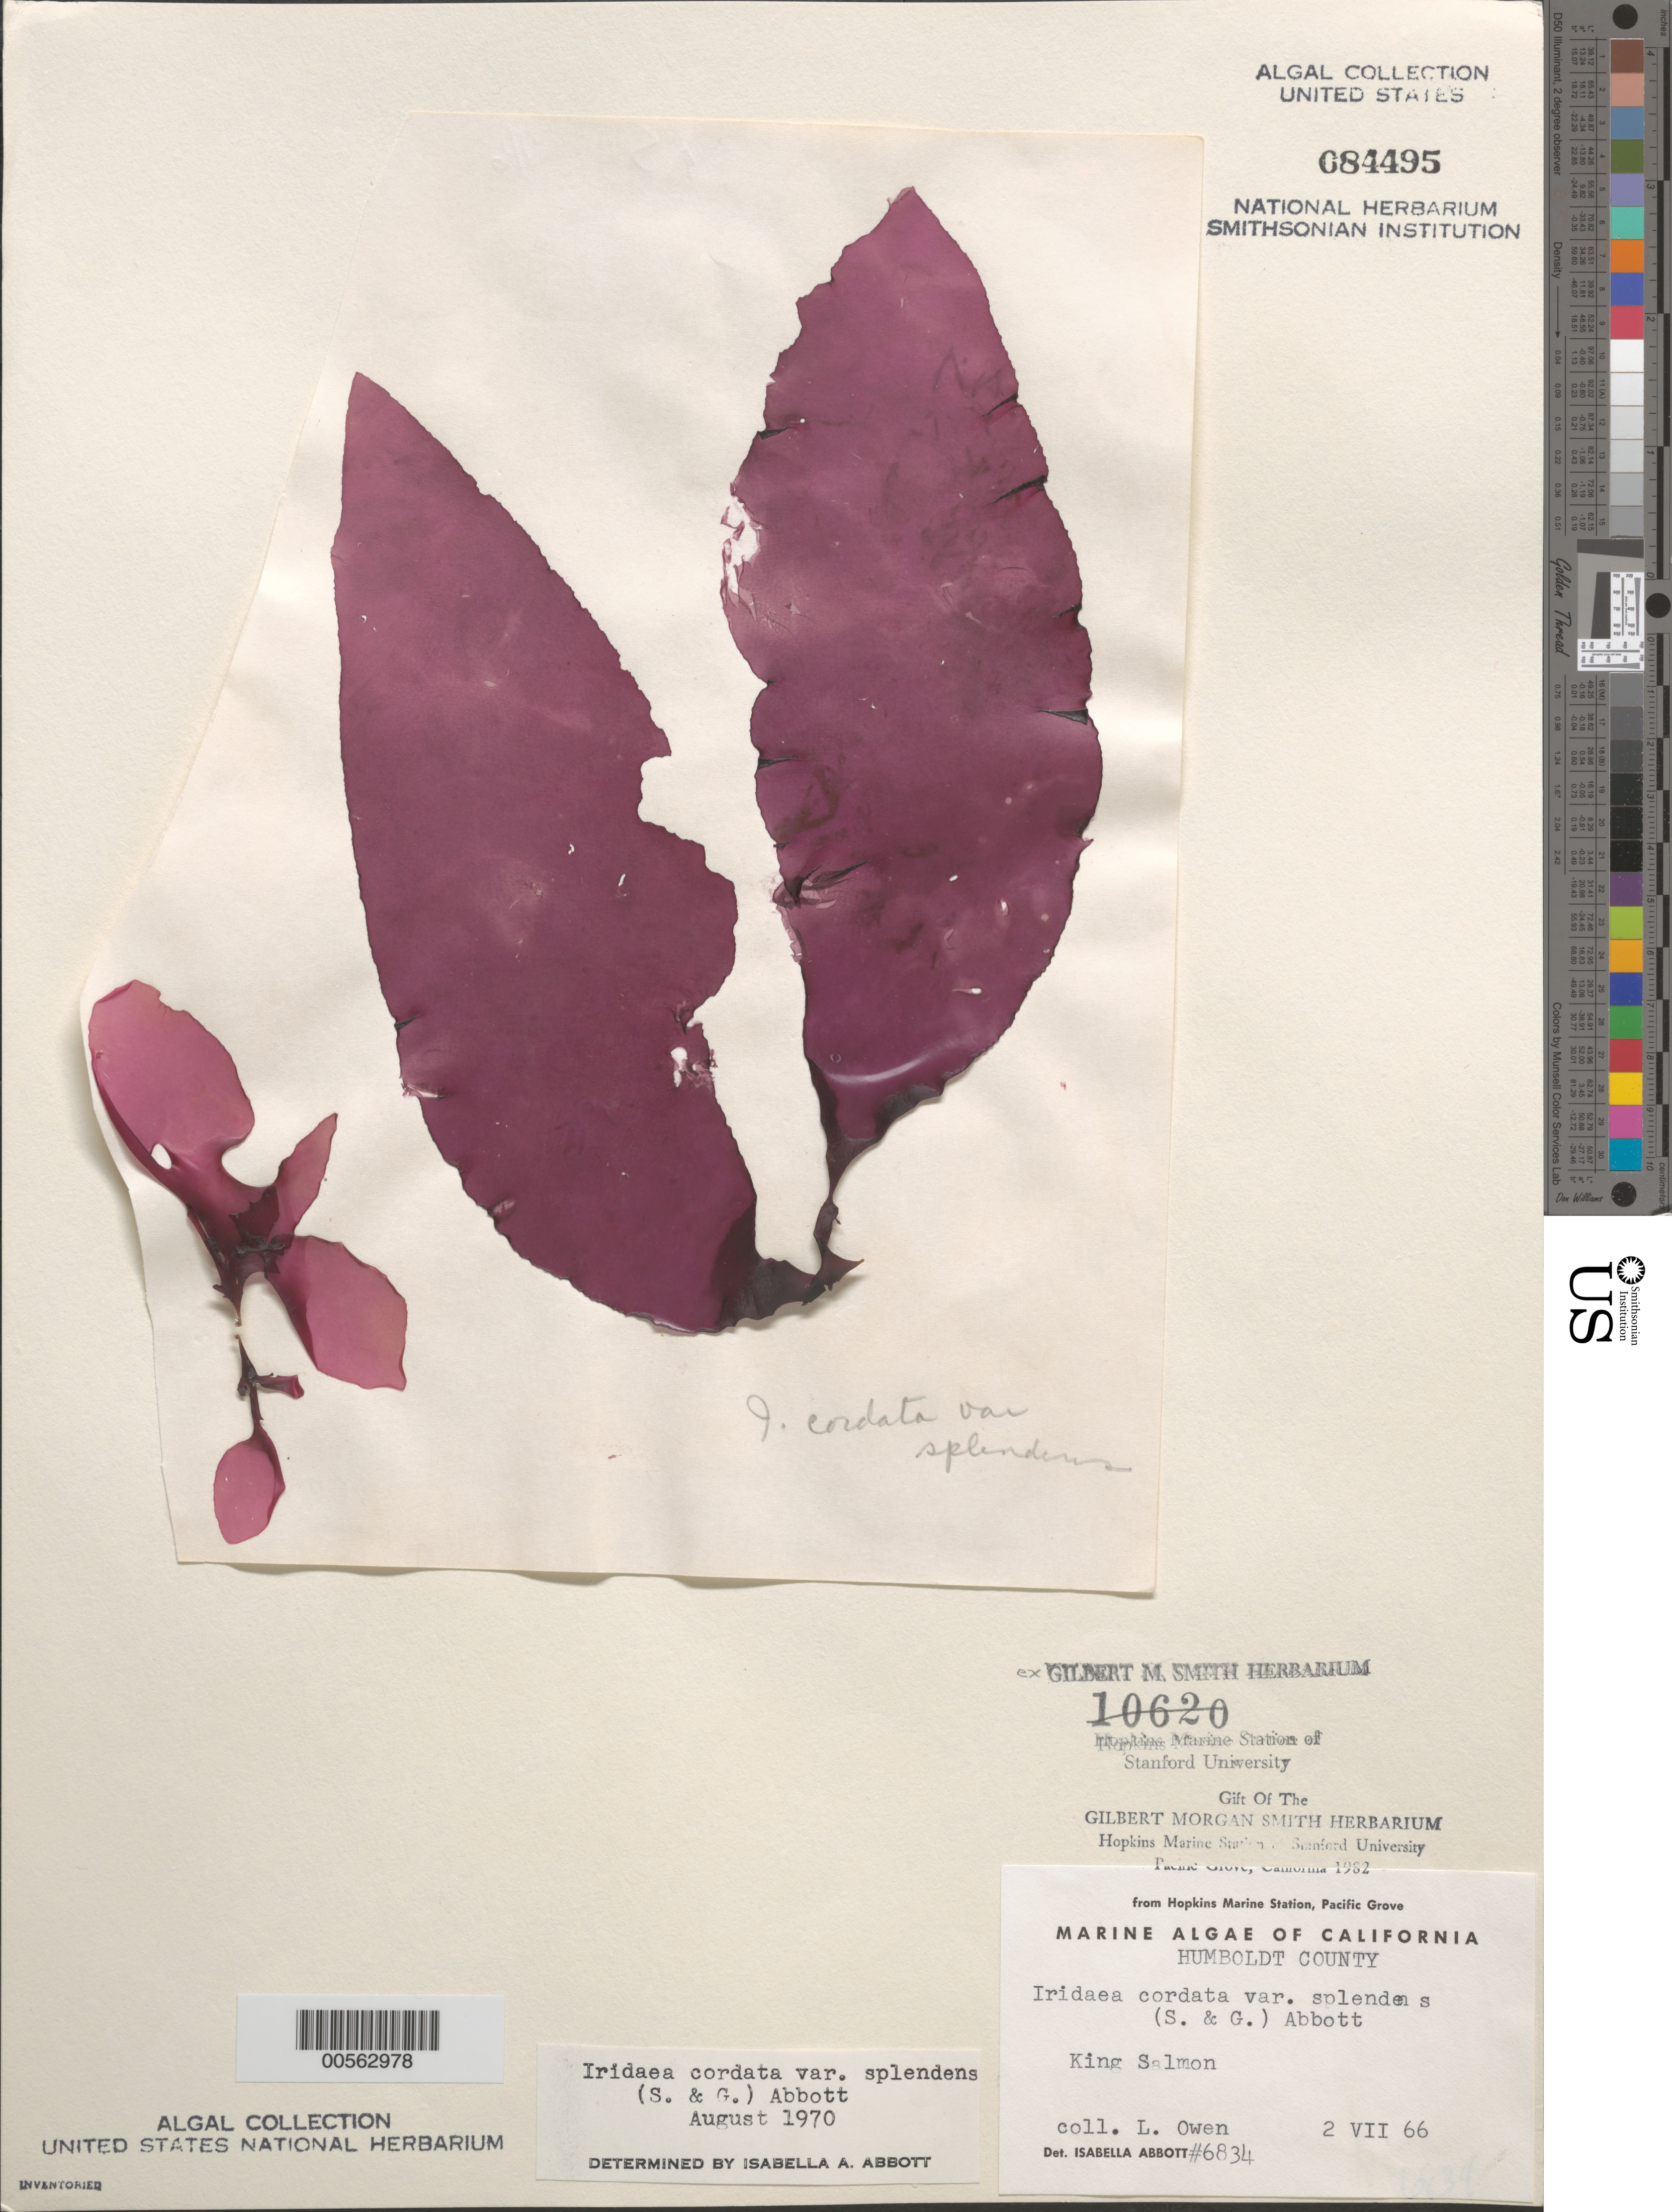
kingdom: Plantae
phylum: Rhodophyta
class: Florideophyceae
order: Gigartinales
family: Gigartinaceae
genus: Iridaea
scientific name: Iridaea cordata var. splendens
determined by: Abbott, Isabella A.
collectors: L. Owen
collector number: IAA 6834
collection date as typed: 02 Jul 1966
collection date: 1966-07-02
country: United States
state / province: California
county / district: Humboldt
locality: King Salmon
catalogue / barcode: US 84495